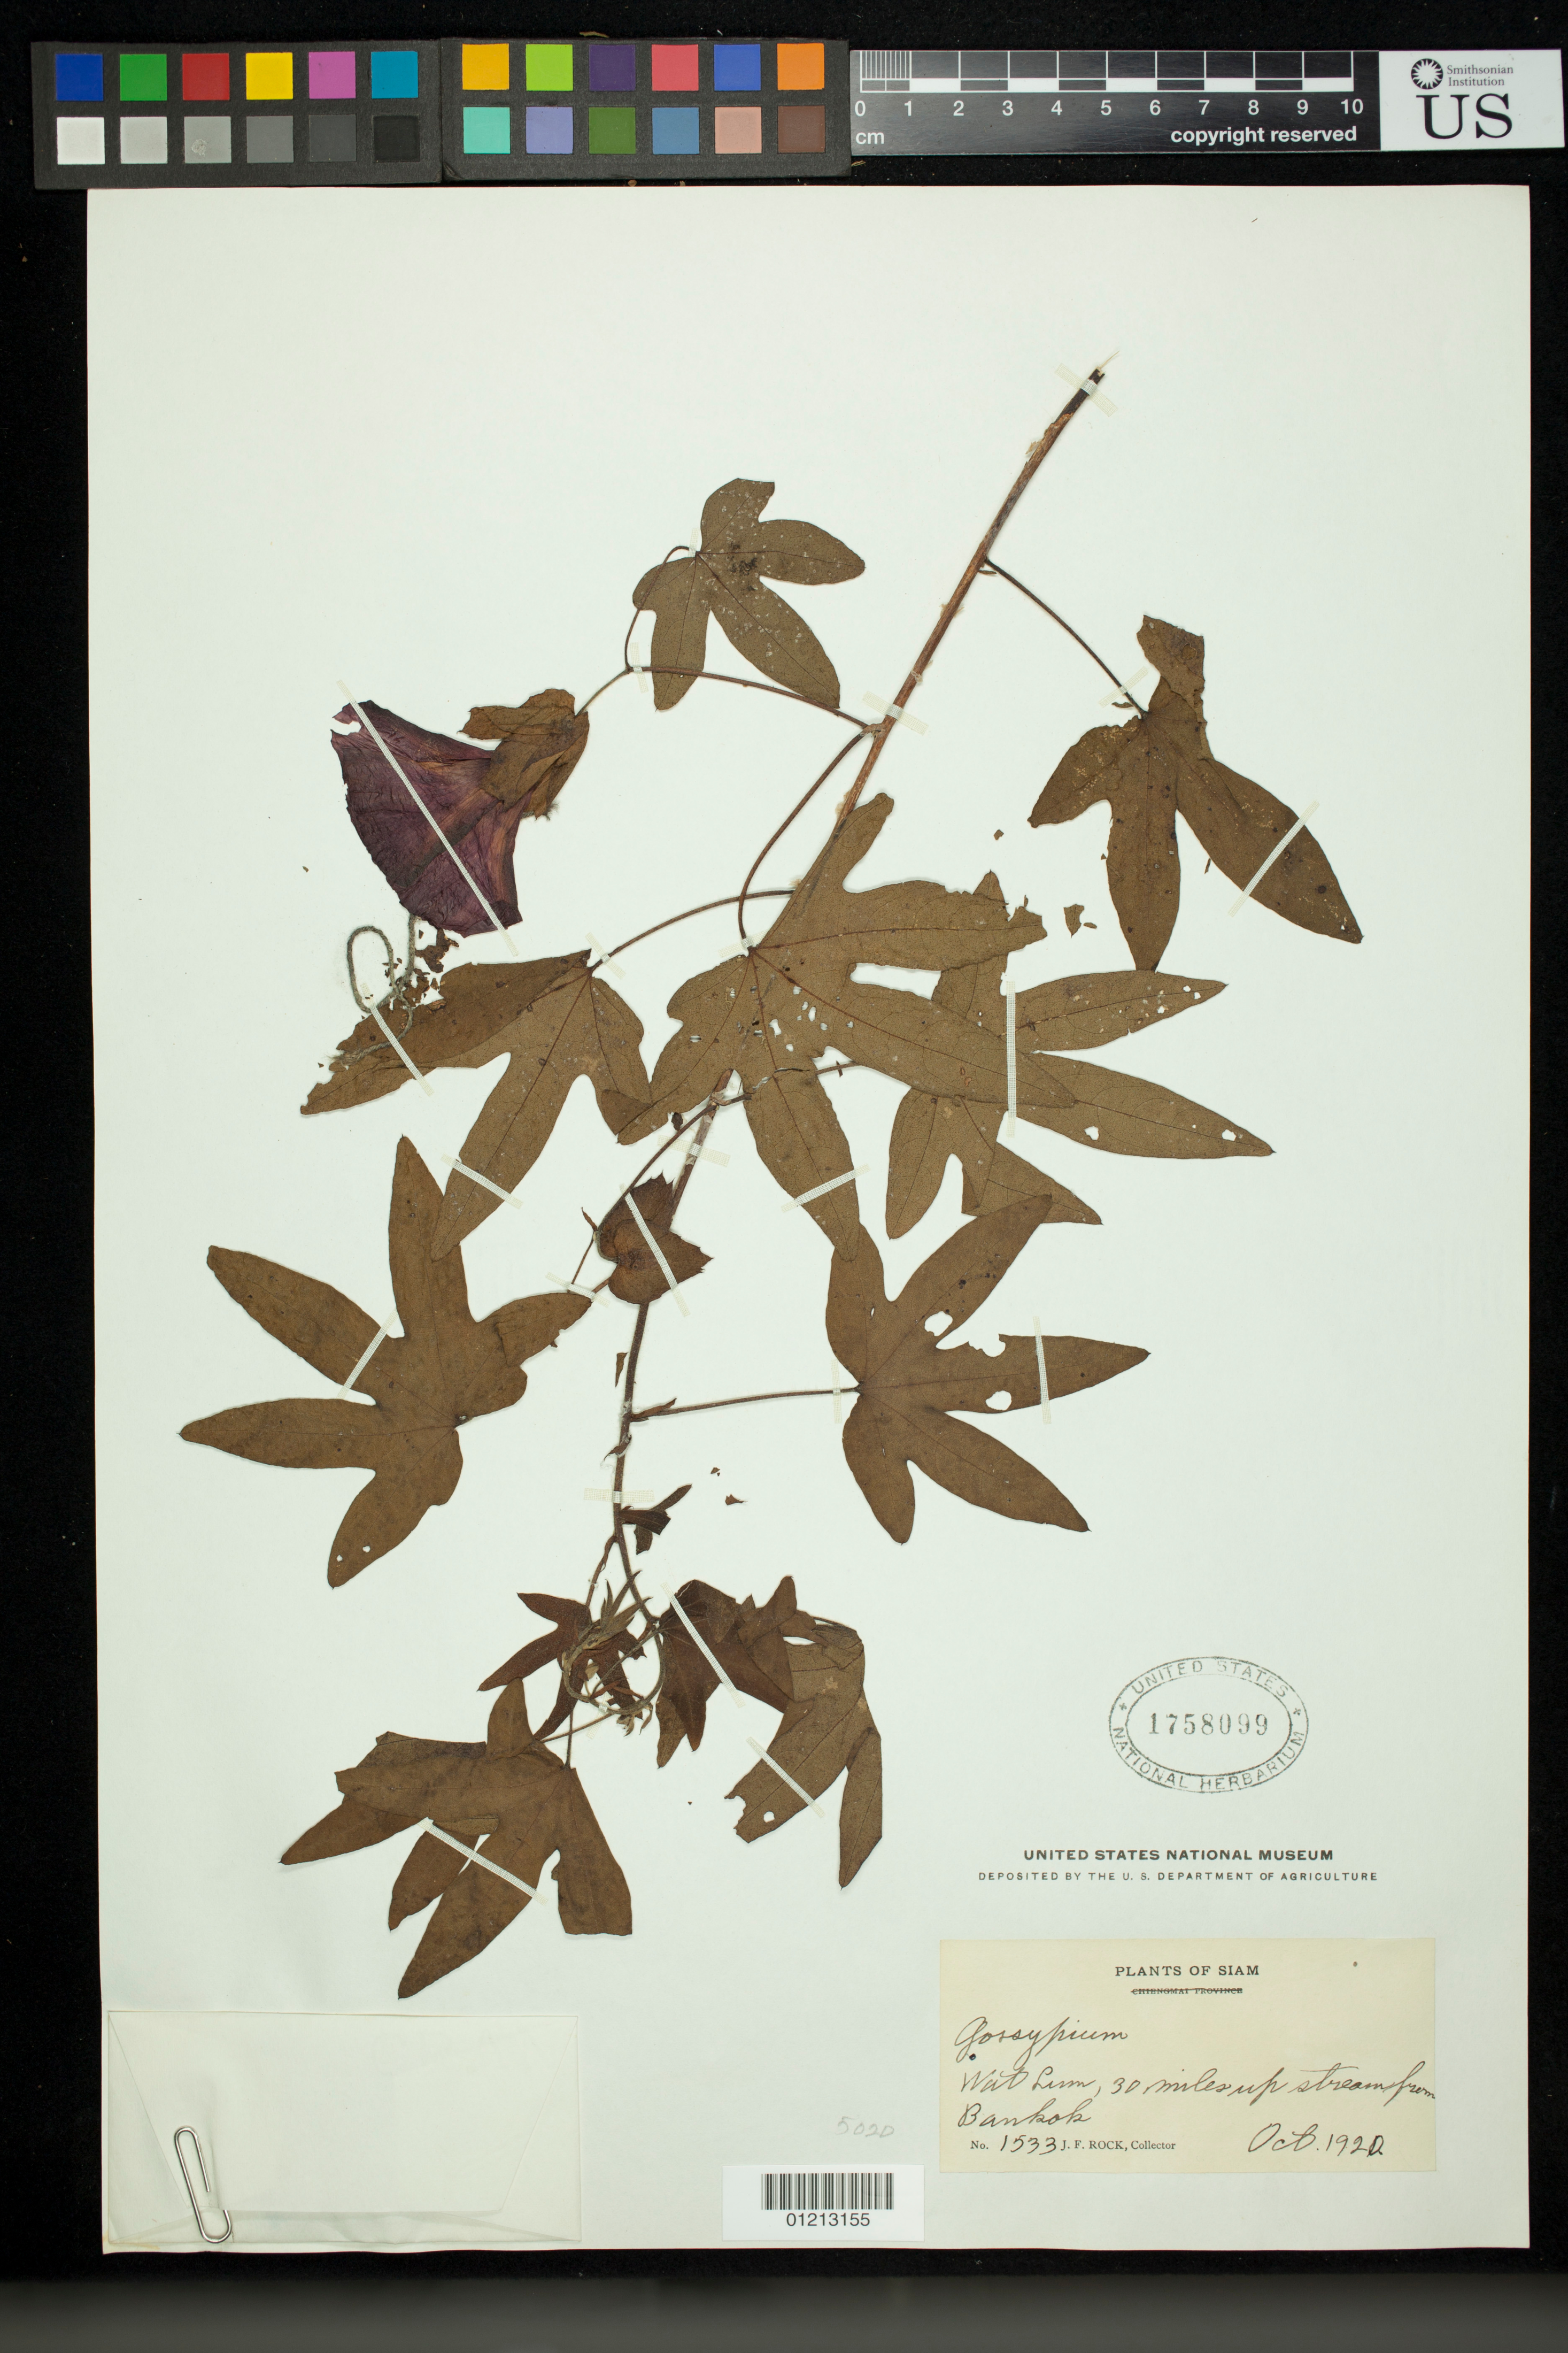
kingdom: Plantae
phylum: Tracheophyta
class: Magnoliopsida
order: Malvales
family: Malvaceae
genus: Gossypium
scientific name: Gossypium arboreum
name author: L.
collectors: J. F. Rock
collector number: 1533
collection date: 1920-10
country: Thailand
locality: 30 miles up stream from Bankok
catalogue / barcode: US 1758099